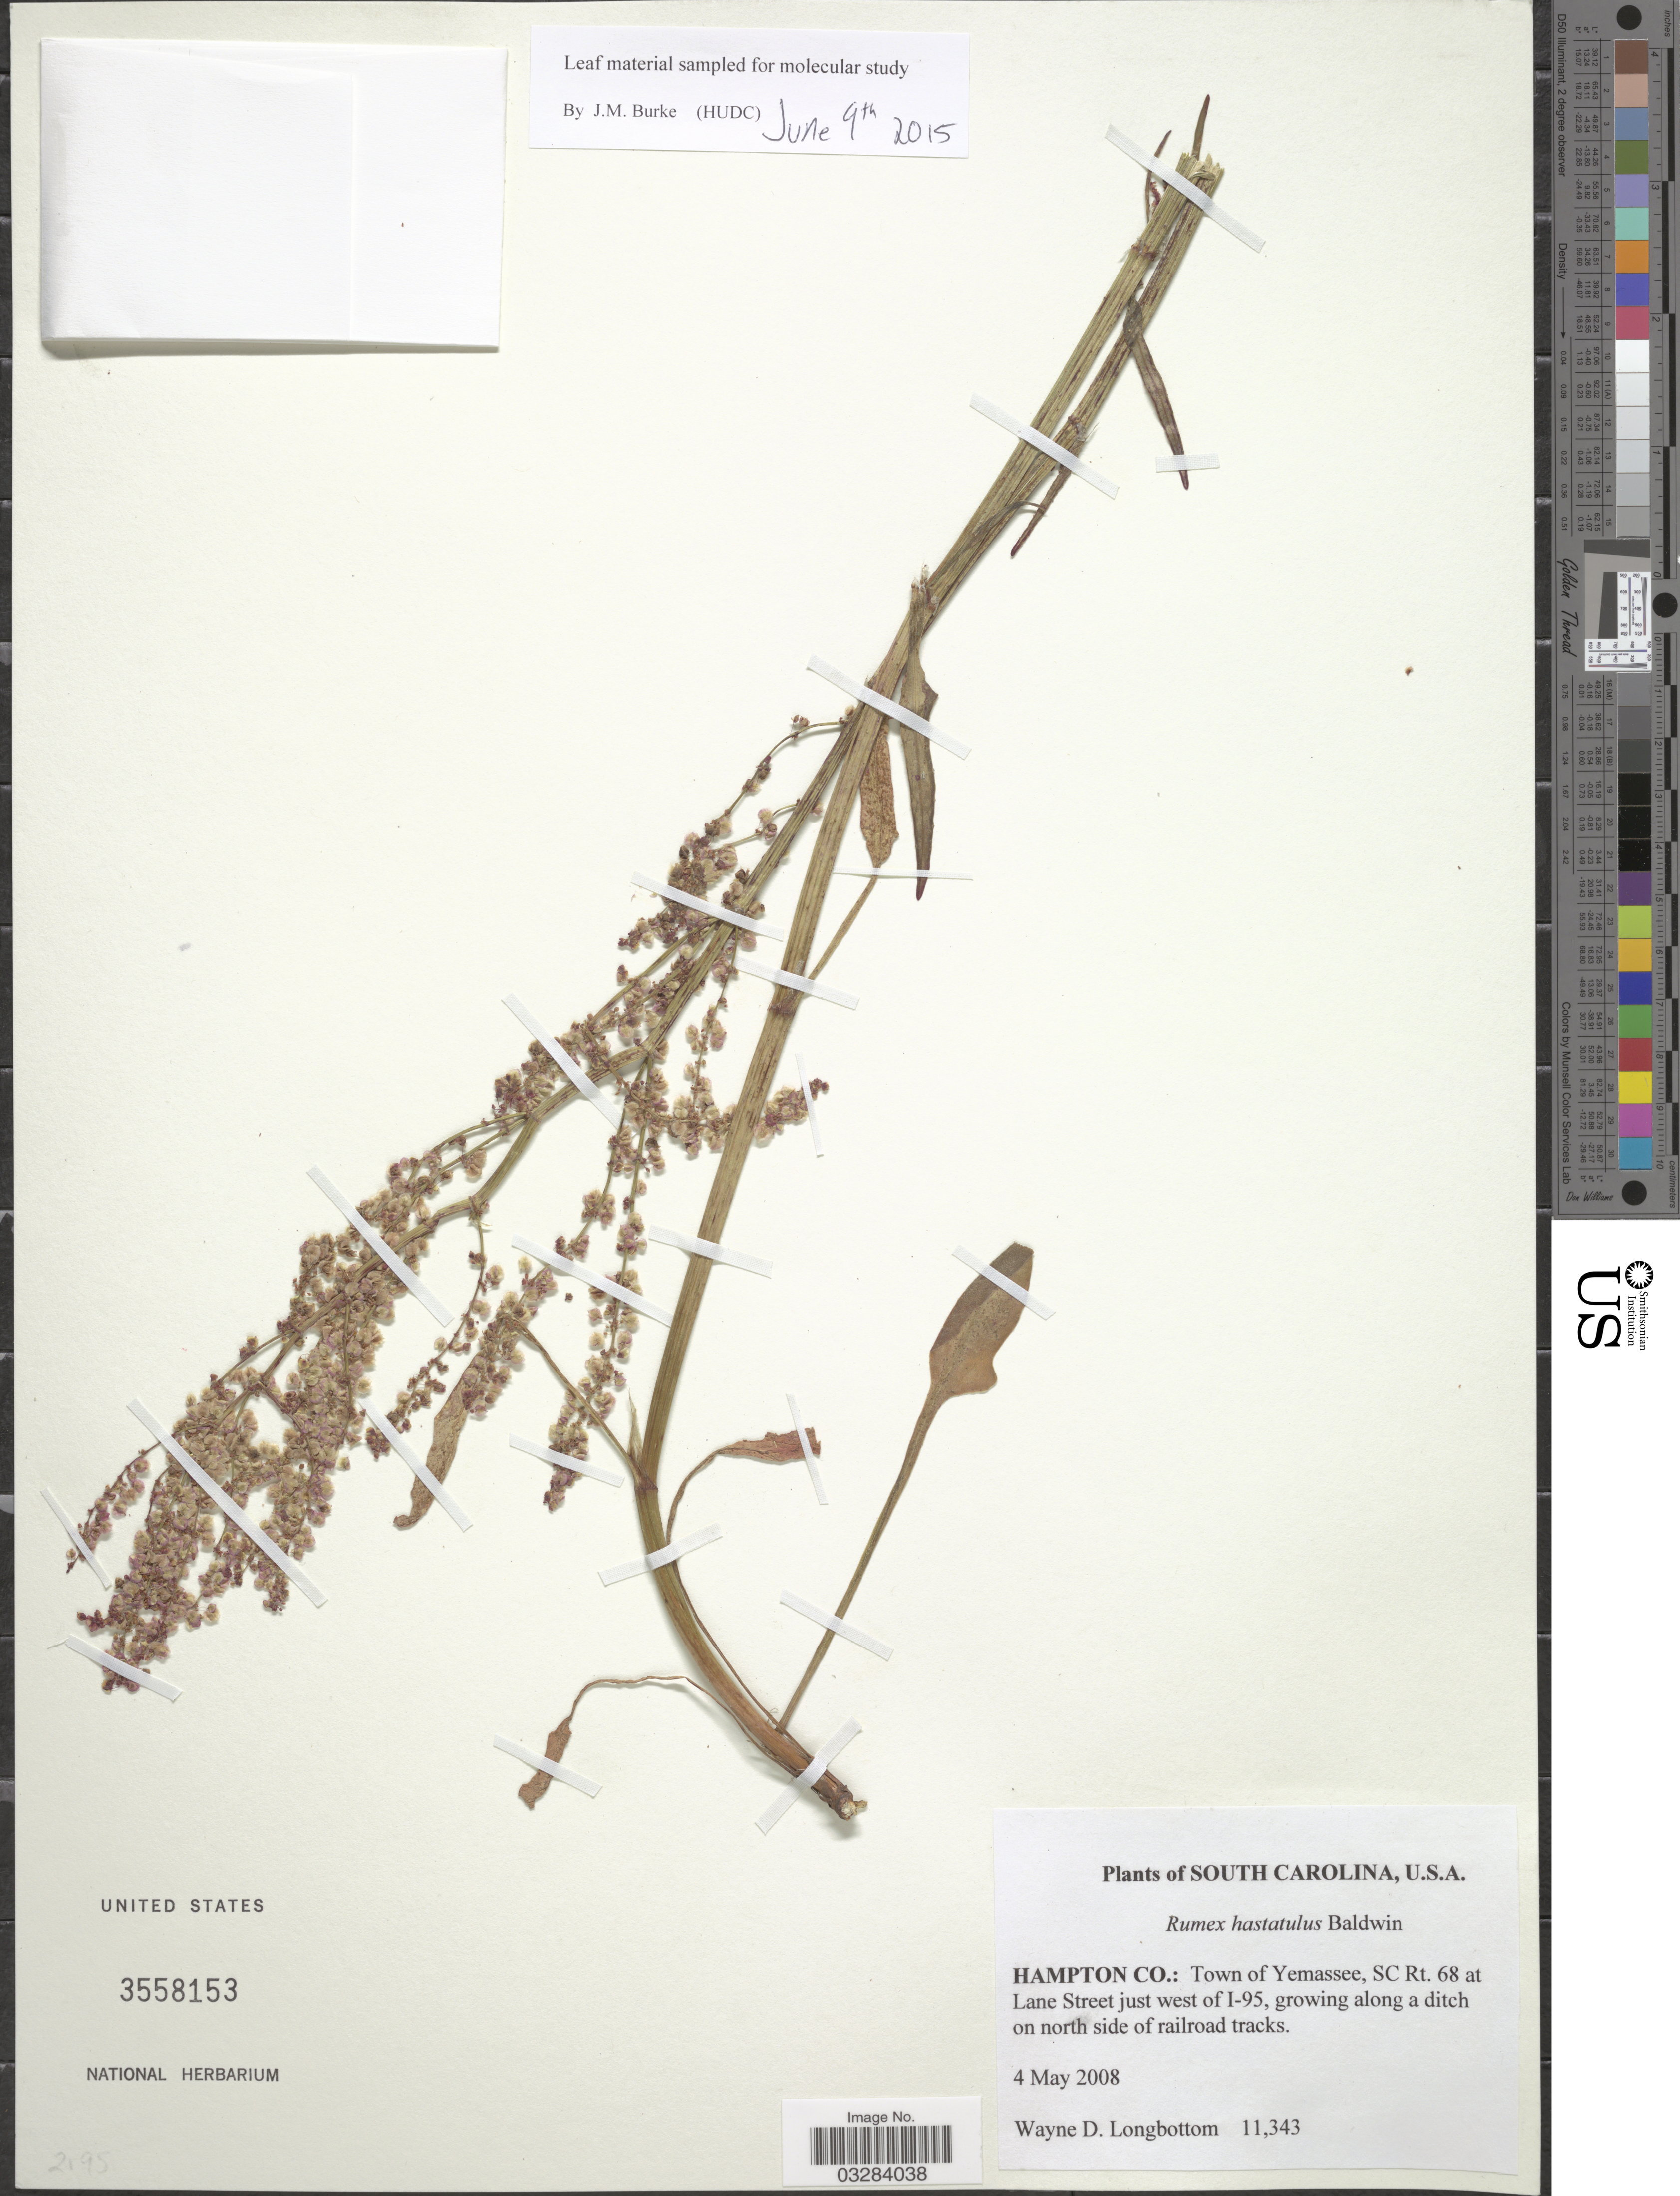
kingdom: Plantae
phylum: Tracheophyta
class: Magnoliopsida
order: Caryophyllales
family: Polygonaceae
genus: Rumex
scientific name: Rumex hastatulus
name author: Baldwin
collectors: W. D. Longbottom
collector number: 11343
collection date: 2008-05-04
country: United States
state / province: South Carolina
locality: U.S.A. Hampton Co.: Town of Yemassee, SC Rt. 68 at Lane Street just west of I-95.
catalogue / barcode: US 3558153